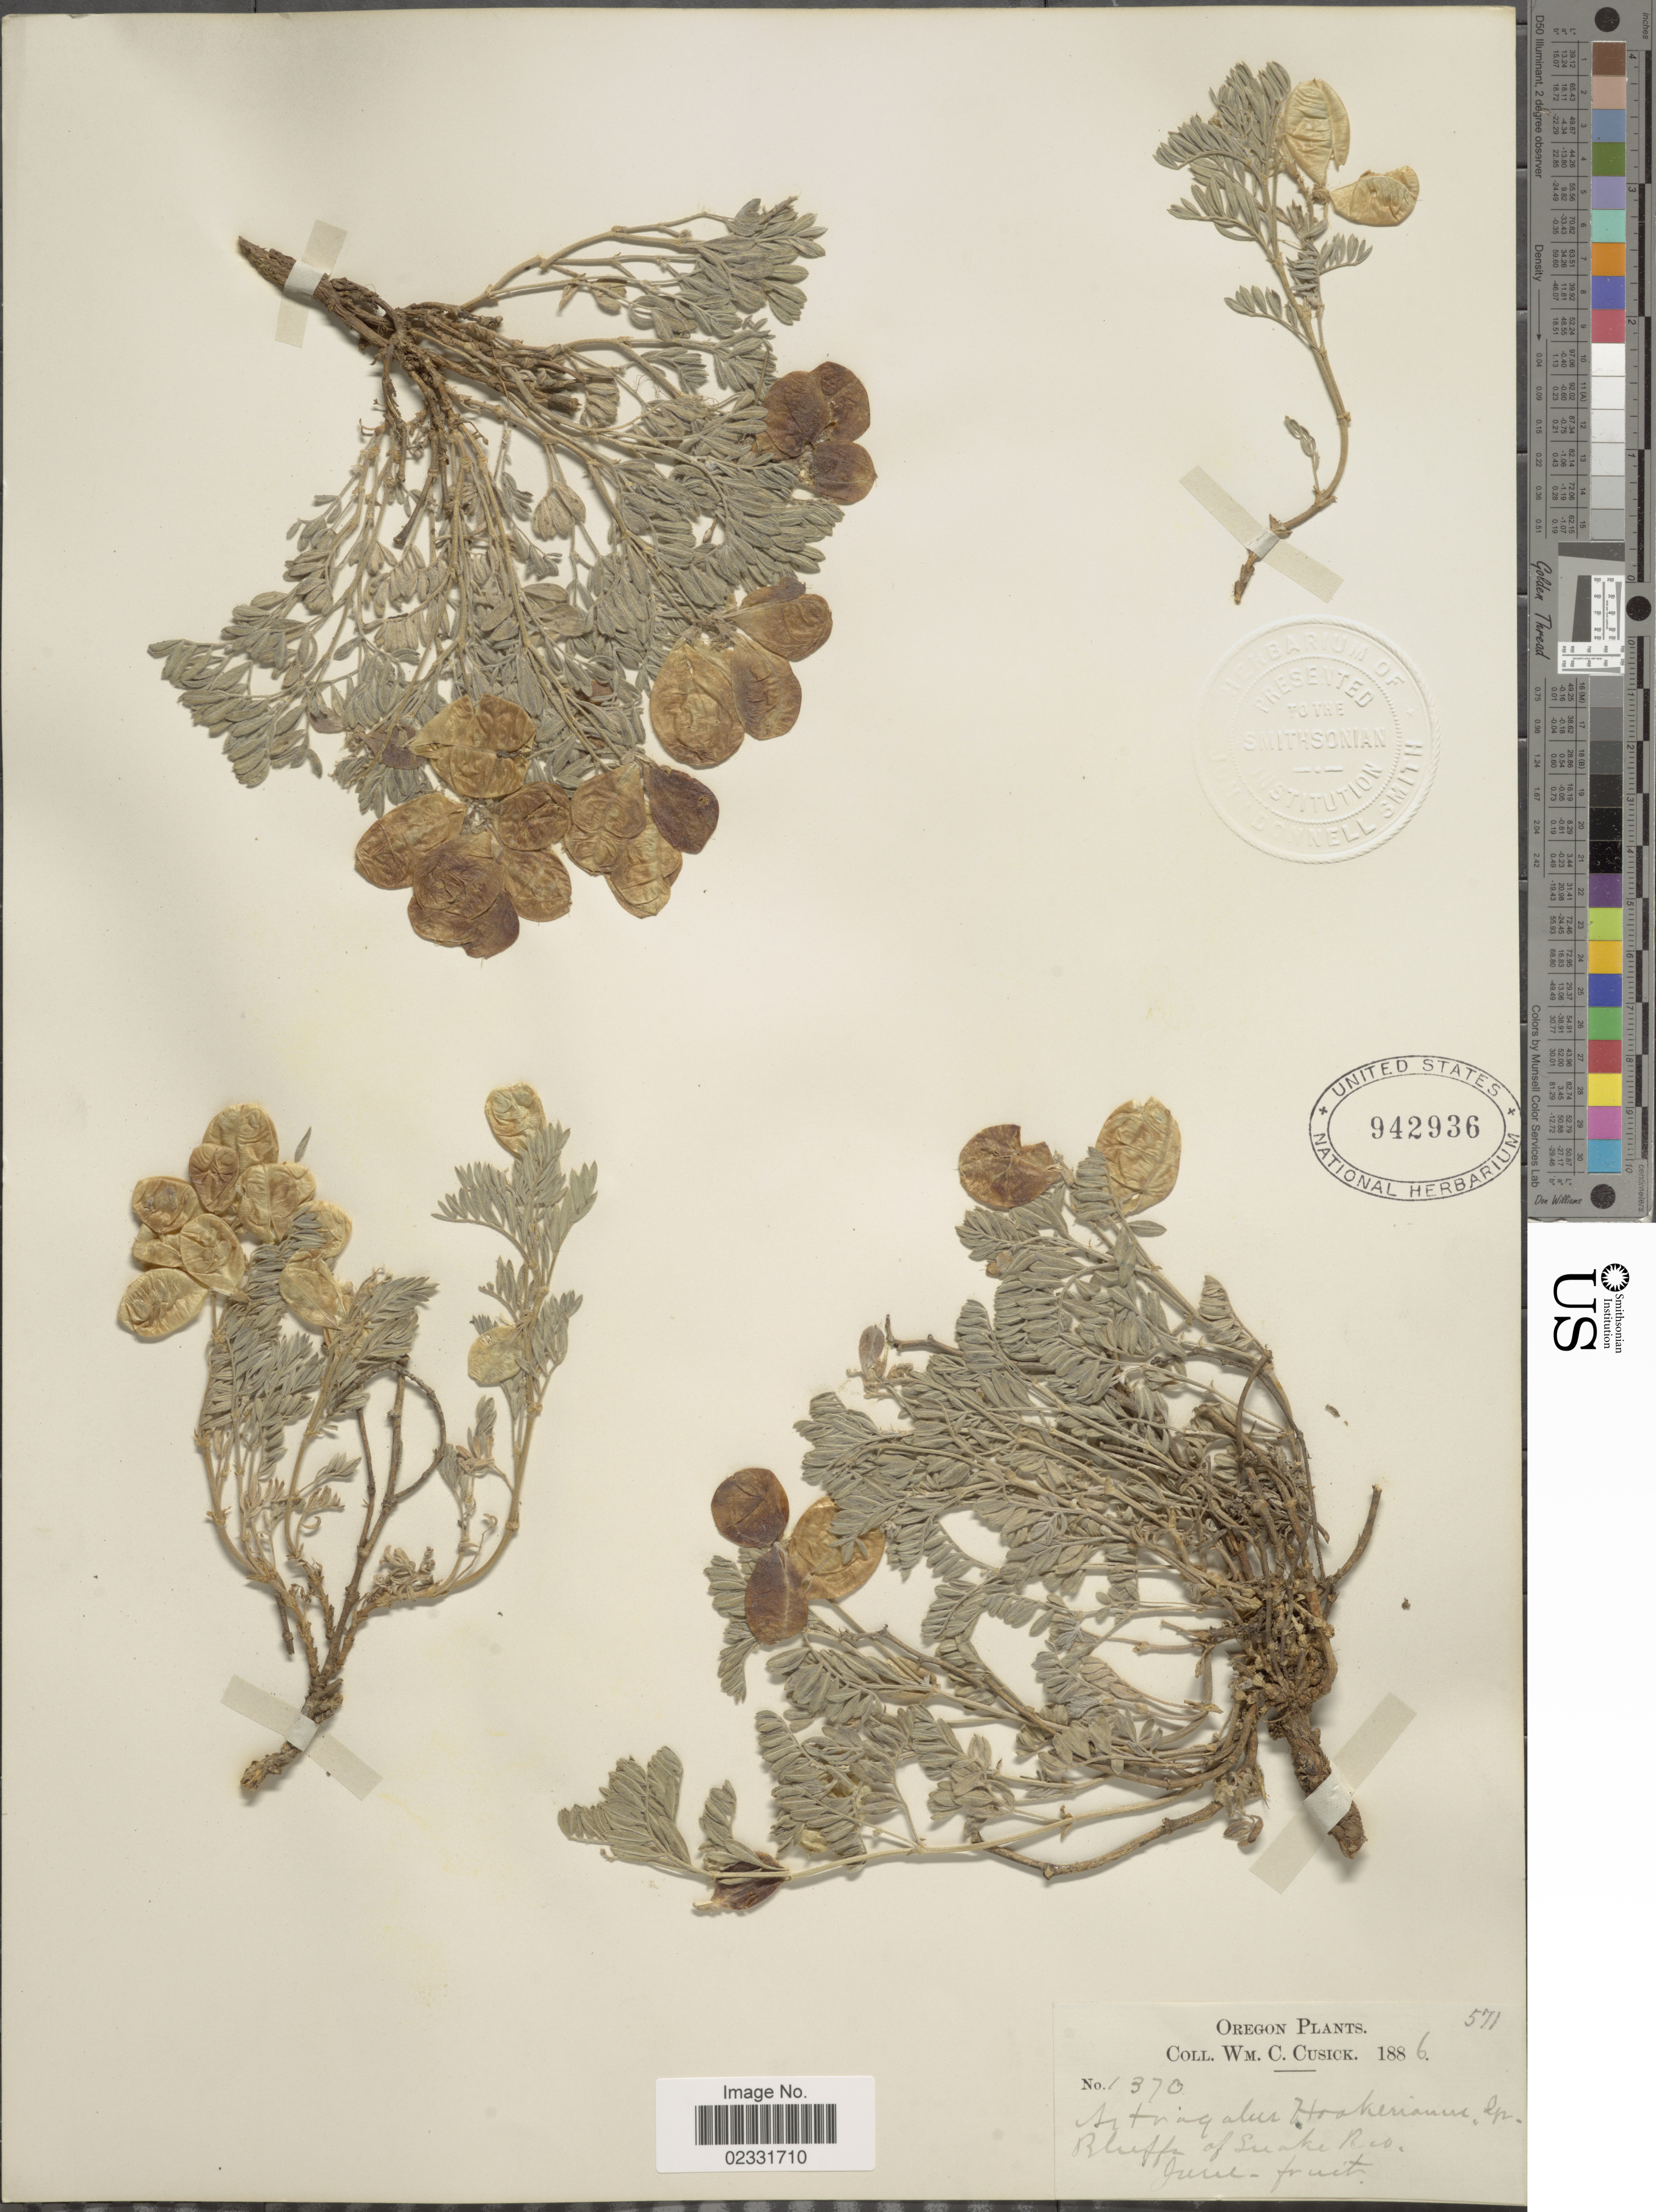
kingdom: Plantae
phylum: Tracheophyta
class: Magnoliopsida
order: Fabales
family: Fabaceae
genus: Astragalus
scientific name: Astragalus hookerianus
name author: D. Dietr.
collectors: W. C. Cusick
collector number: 1370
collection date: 1886-06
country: United States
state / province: Oregon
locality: Bluffs of Snake Riv.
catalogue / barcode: US 942936